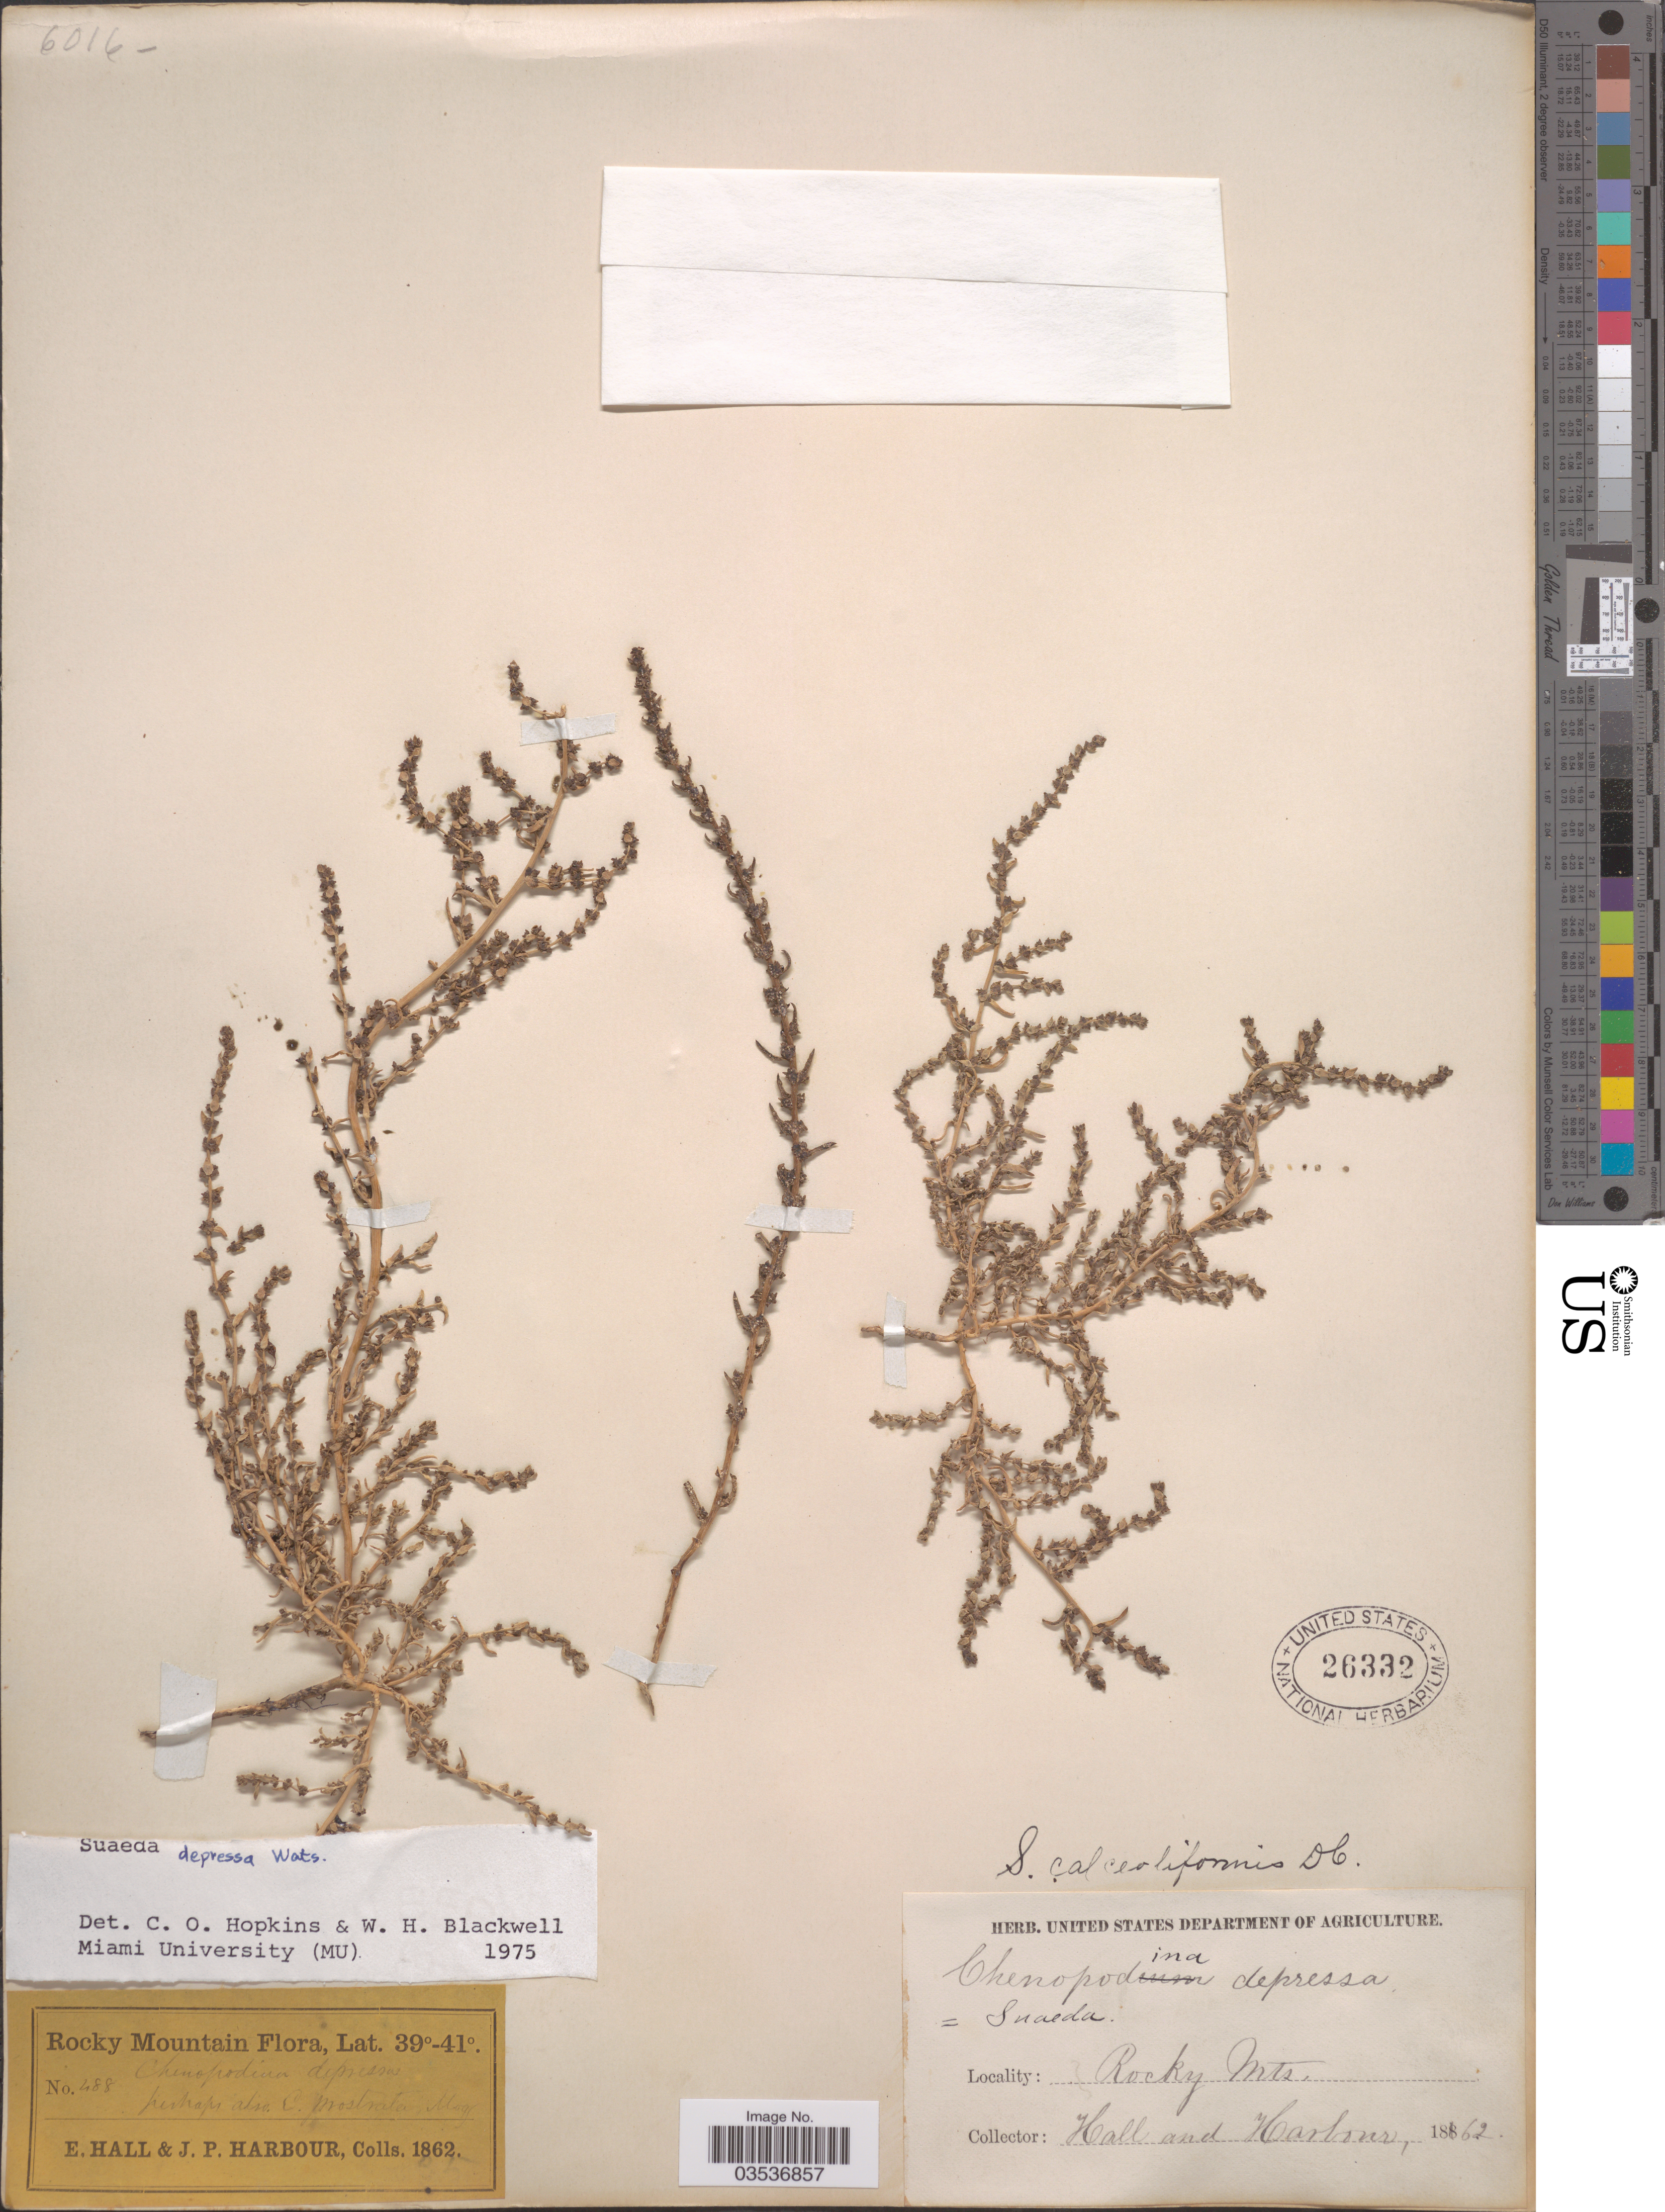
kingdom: Plantae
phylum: Tracheophyta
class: Magnoliopsida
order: Caryophyllales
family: Amaranthaceae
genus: Suaeda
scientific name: Suaeda depressa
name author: (Pursh) S. Watson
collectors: E. Hall & J. Harbour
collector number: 488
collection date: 1862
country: United States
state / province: Colorado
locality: Rocky Mountain.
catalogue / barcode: US 26332